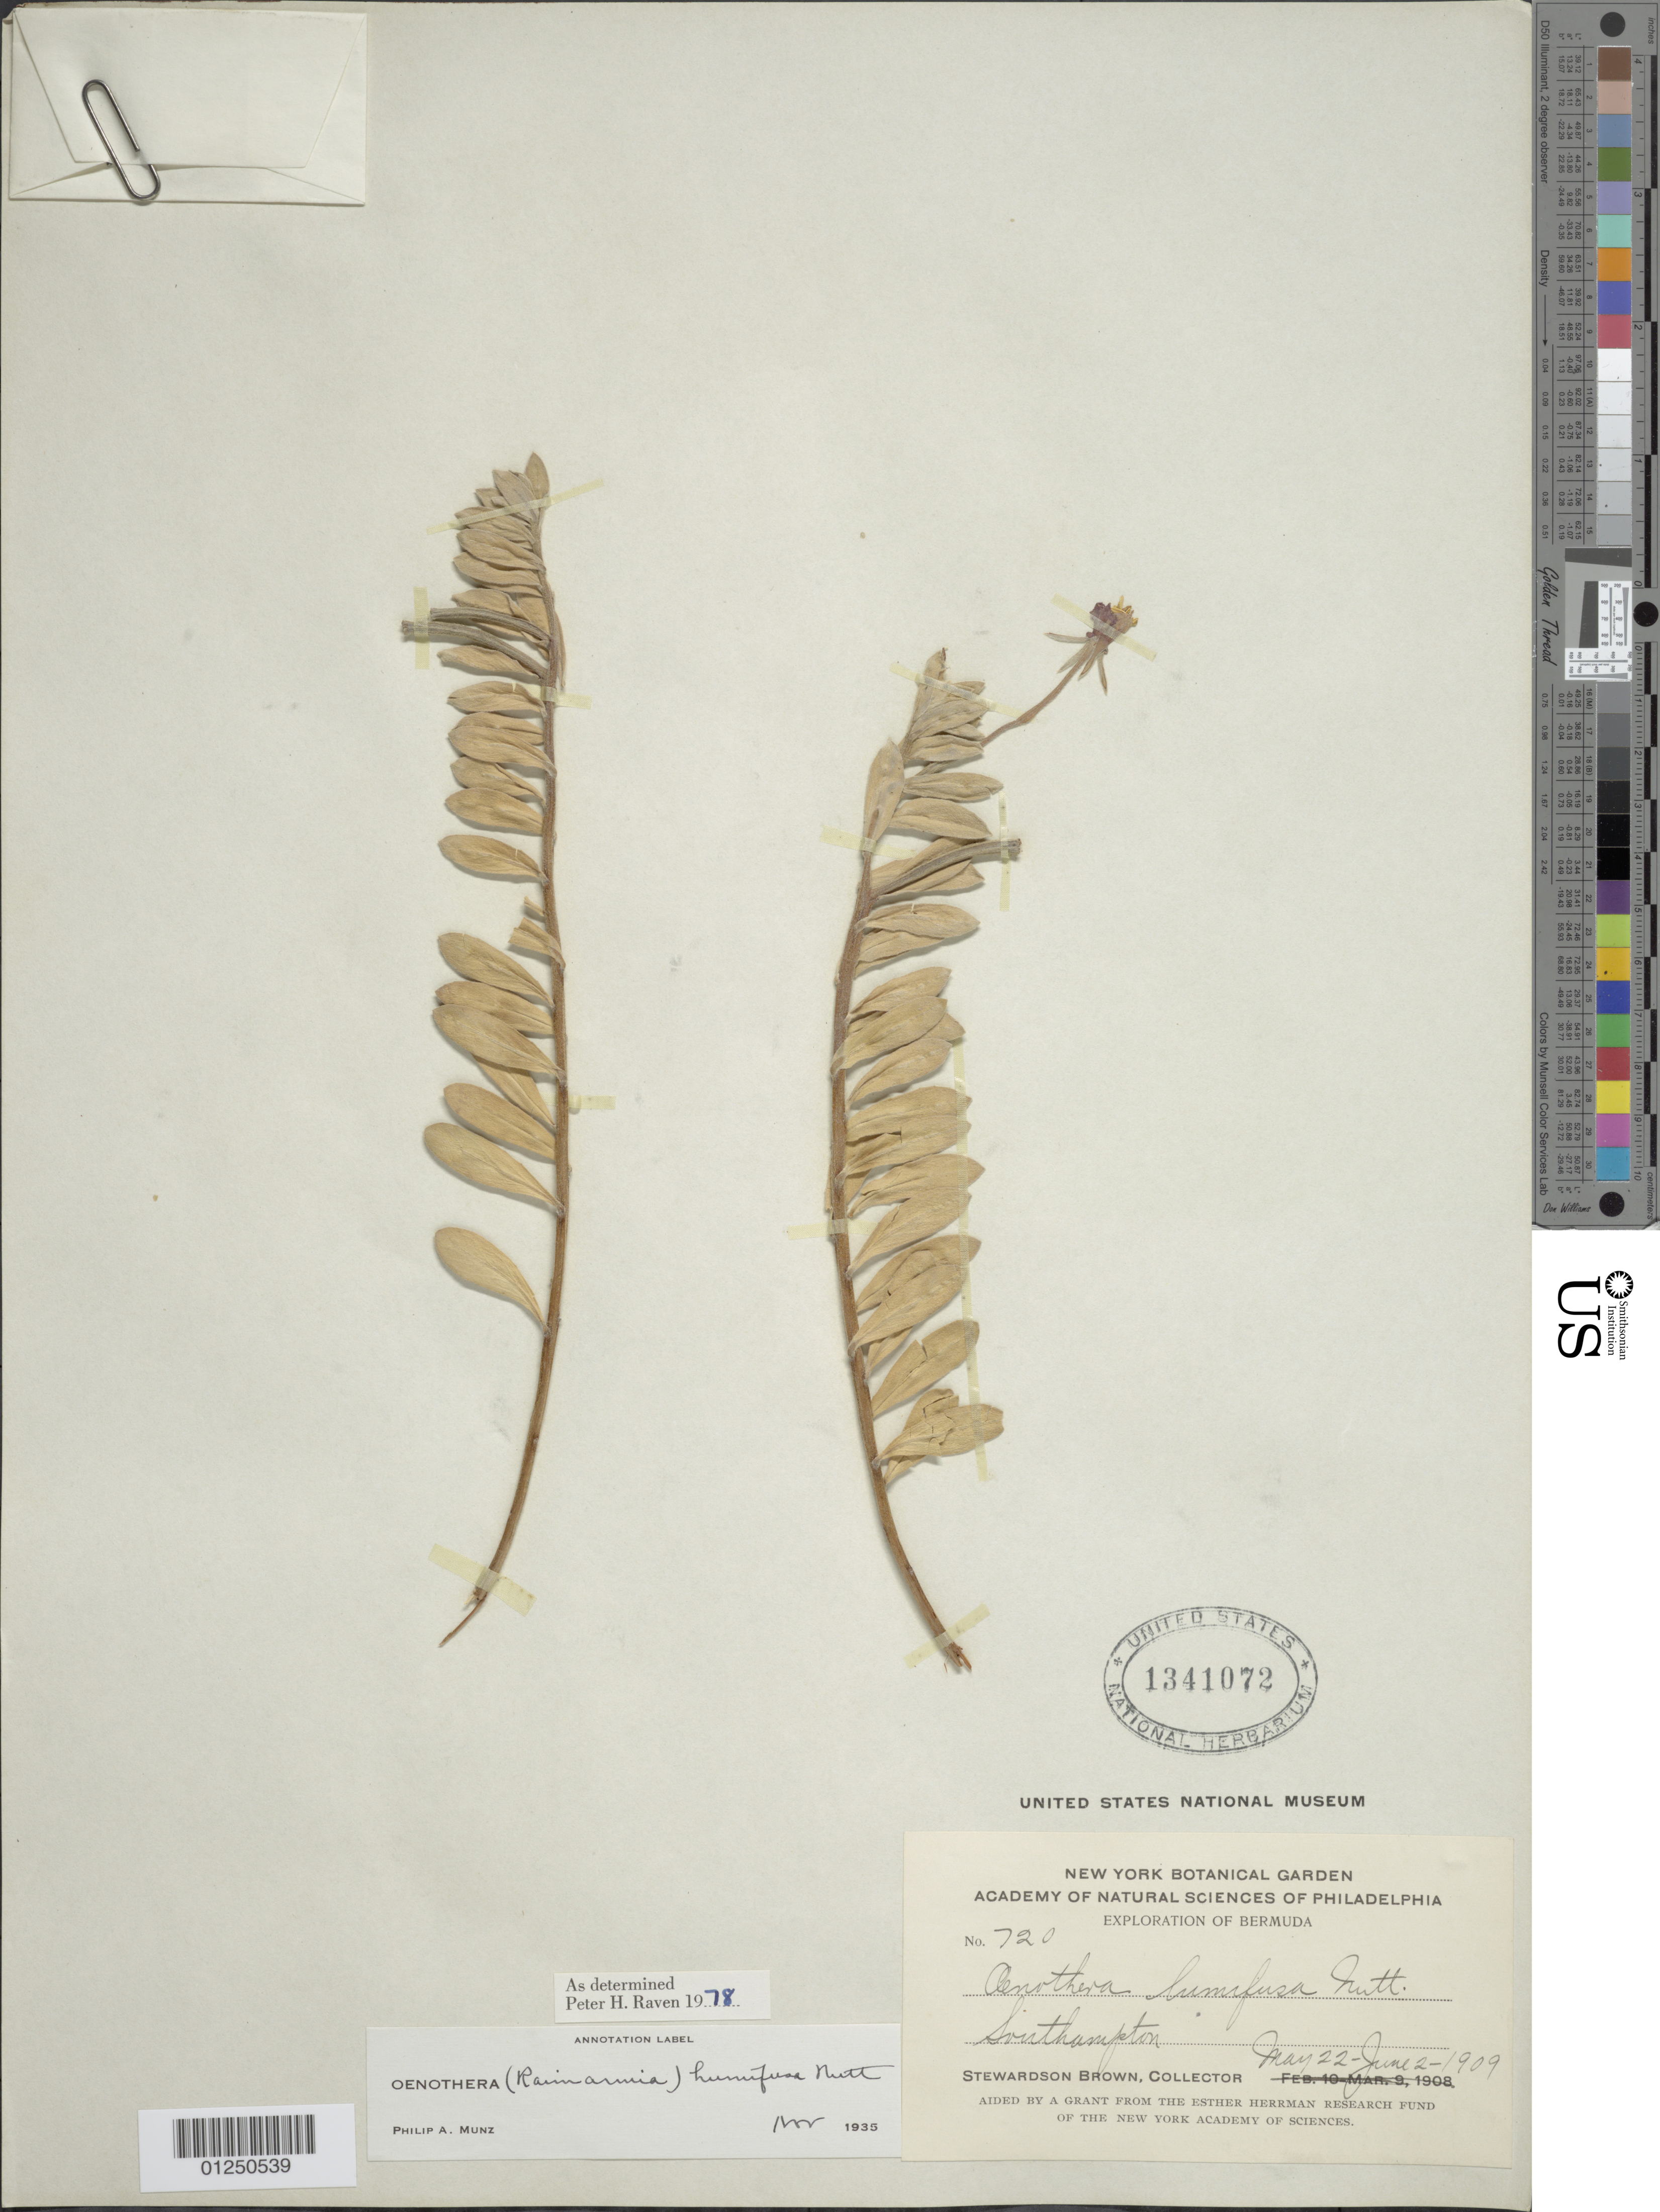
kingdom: Plantae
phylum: Tracheophyta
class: Magnoliopsida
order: Myrtales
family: Onagraceae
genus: Oenothera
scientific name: Oenothera humifusa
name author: Nutt.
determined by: Raven, P. H., (MO), Missouri Botanical Garden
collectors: S. Brown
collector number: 720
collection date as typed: May 22 - Jun 02-1909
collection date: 1909-05-22/1909-06-02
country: Bermuda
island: Bermuda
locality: Southampton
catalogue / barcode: US 1341072